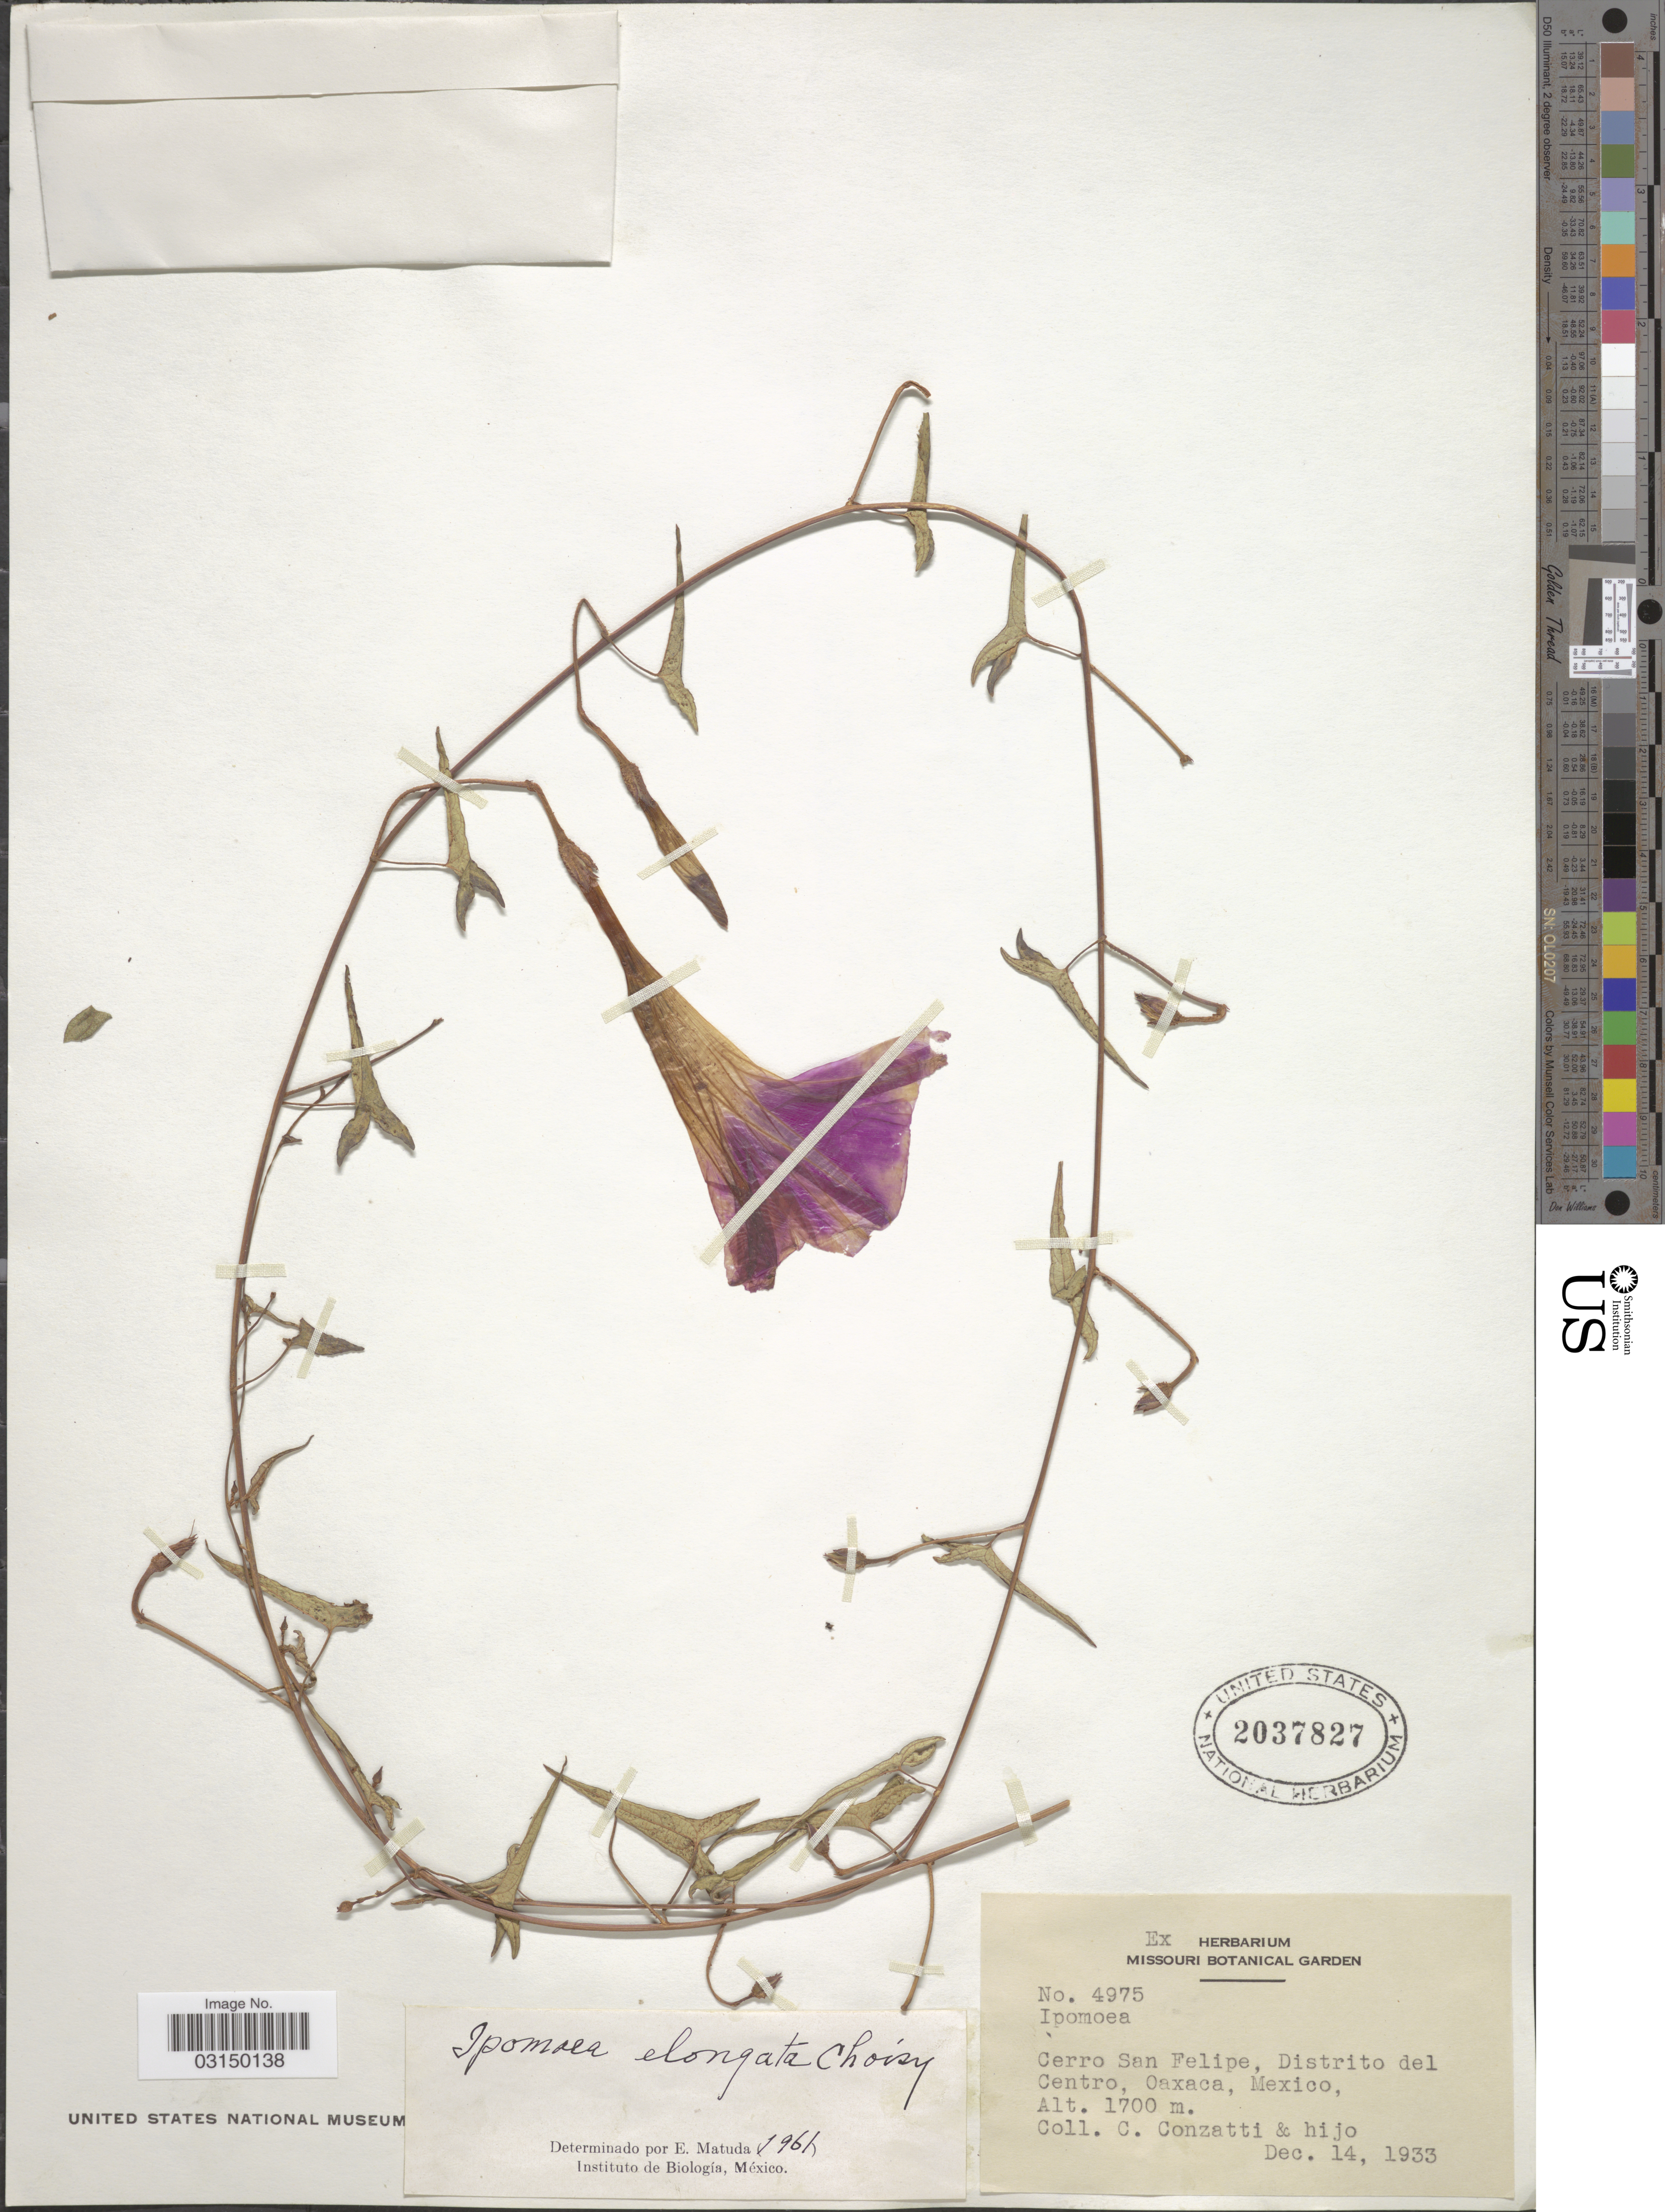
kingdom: Plantae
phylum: Tracheophyta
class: Magnoliopsida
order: Solanales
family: Convolvulaceae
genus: Ipomoea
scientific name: Ipomoea elongata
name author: Choisy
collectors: C. Conzatti & Hijo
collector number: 4975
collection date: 1933-12-14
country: Mexico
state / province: Oaxaca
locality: Cerro San Felipe, Distrito del Centro, Oaxaca.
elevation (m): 1700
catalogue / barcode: US 2037827